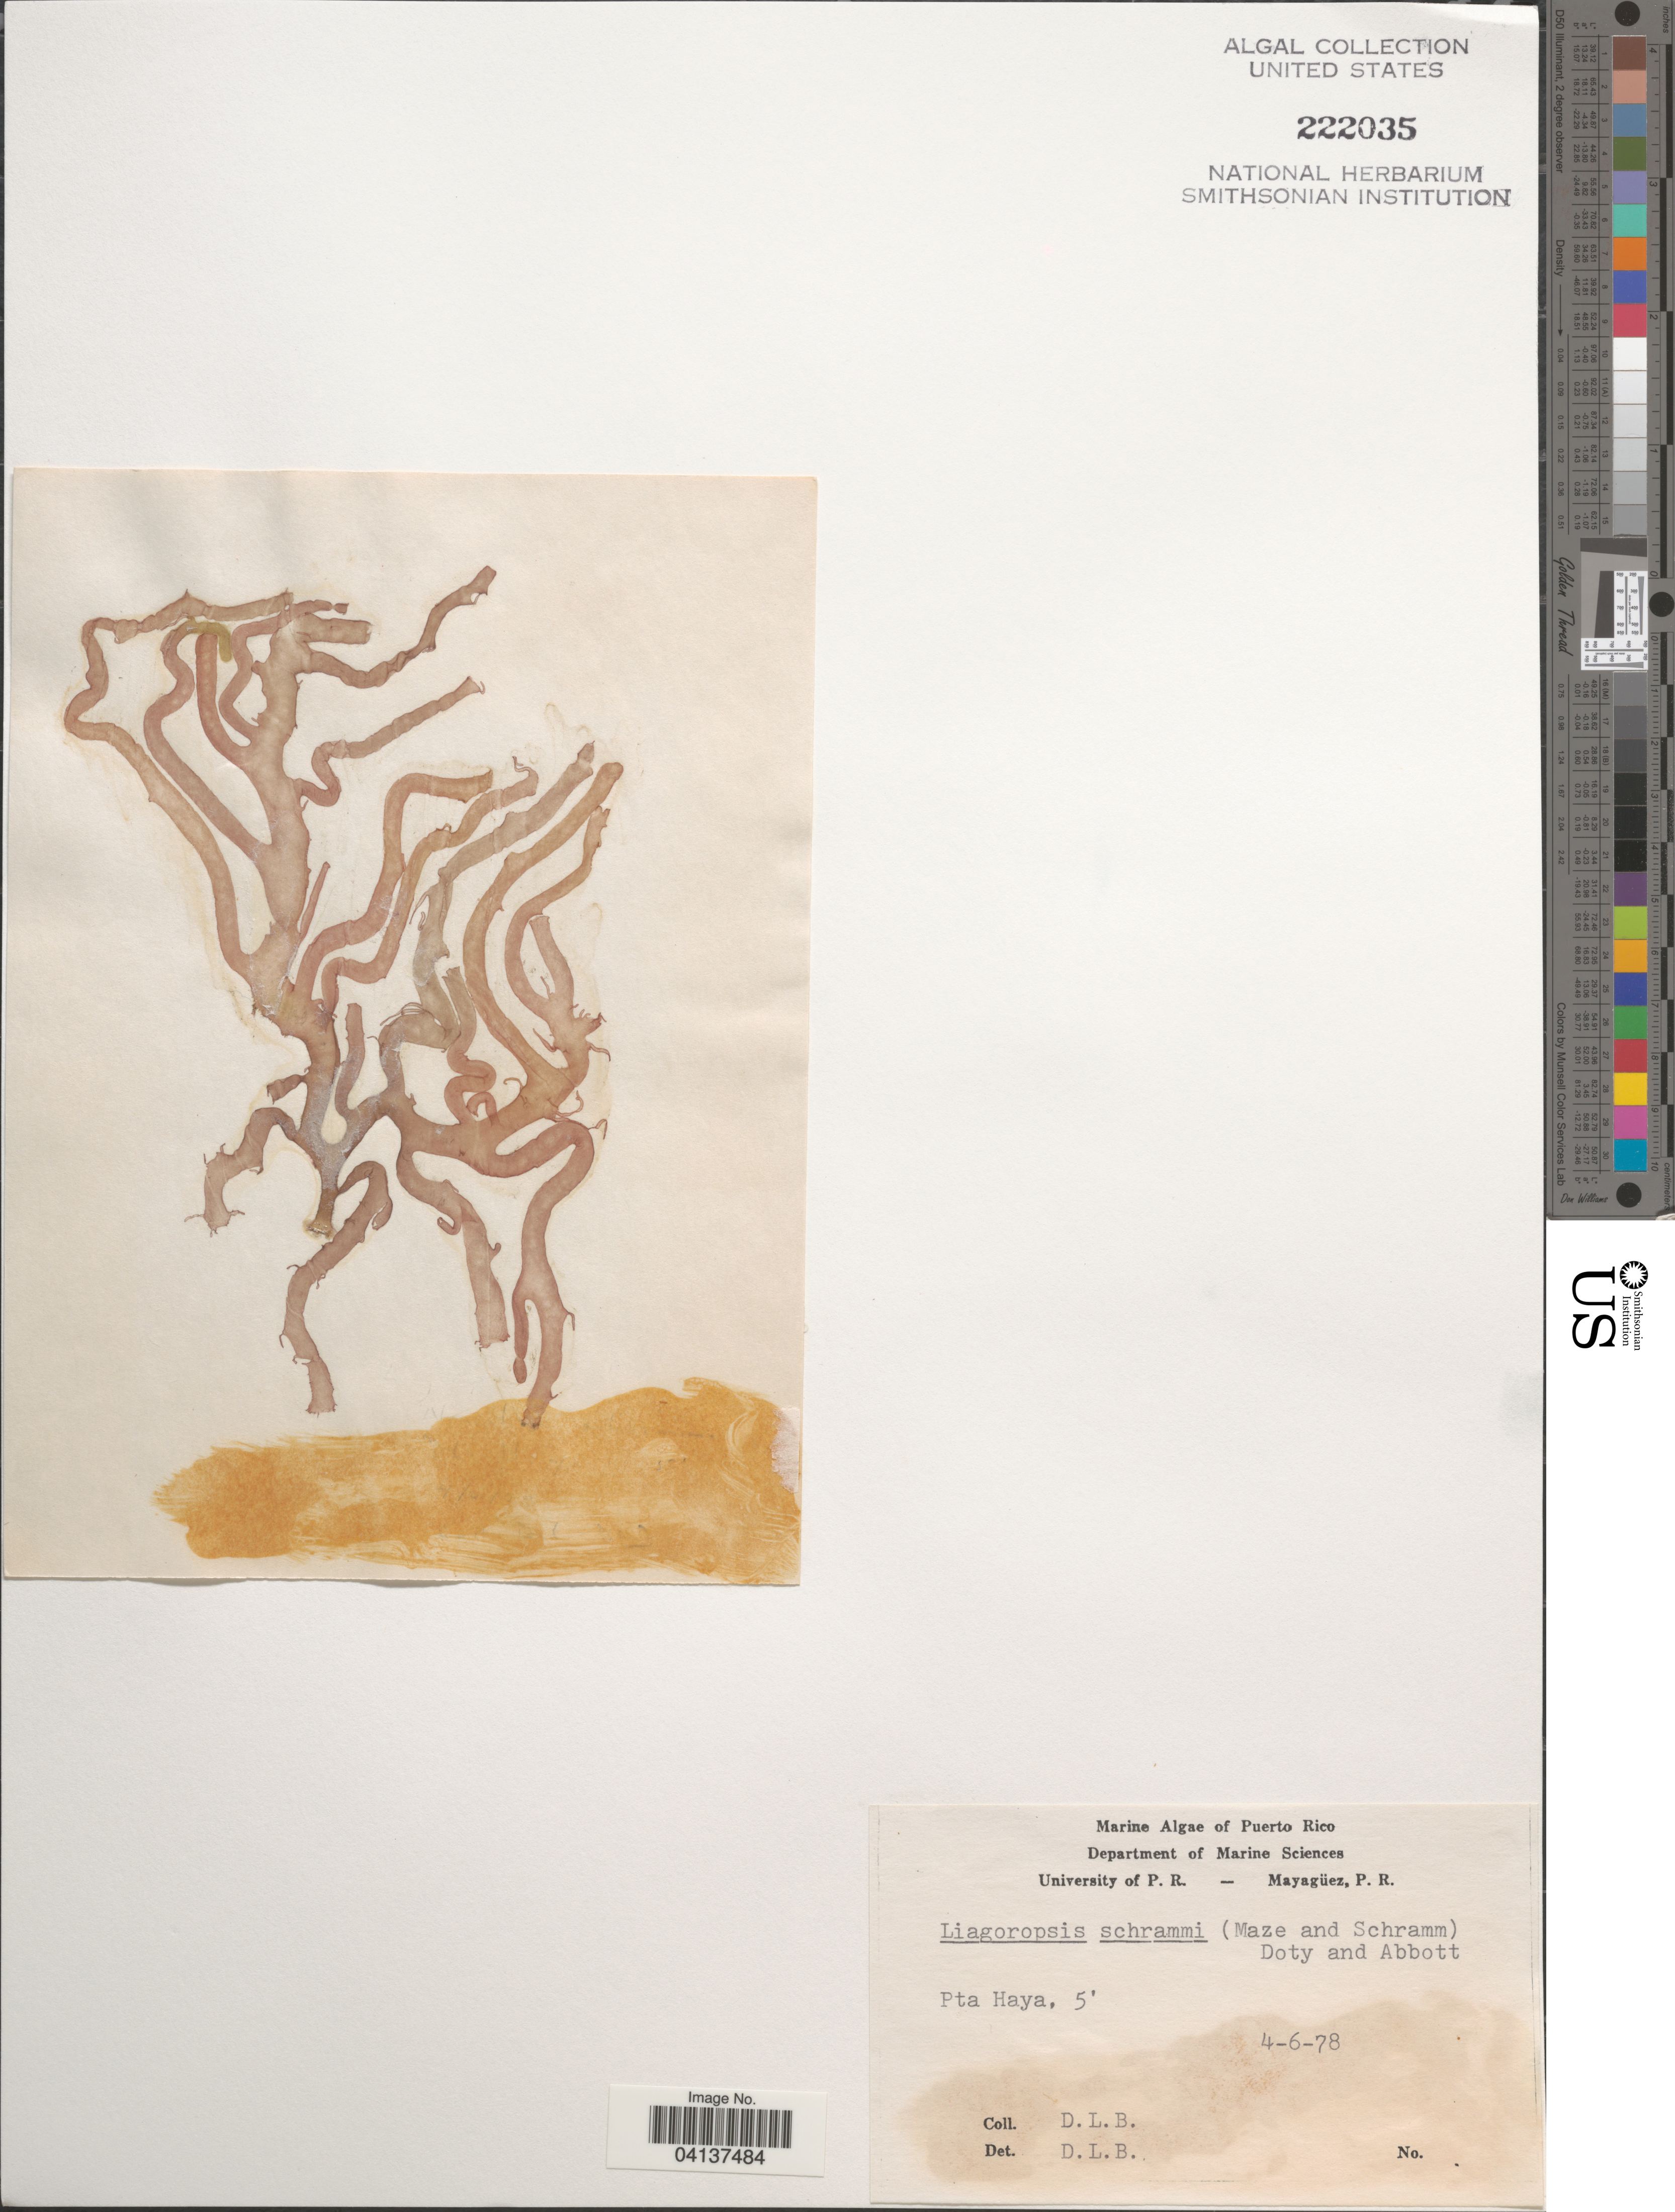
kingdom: Plantae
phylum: Rhodophyta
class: Florideophyceae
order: Nemaliales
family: Liagoraceae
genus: Liagoropsis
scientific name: Liagoropsis schrammii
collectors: D. L. B.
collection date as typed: Transcribed d/m/y: 4/6/78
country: Puerto Rico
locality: Pta Haya.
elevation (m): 2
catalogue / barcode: US 222035